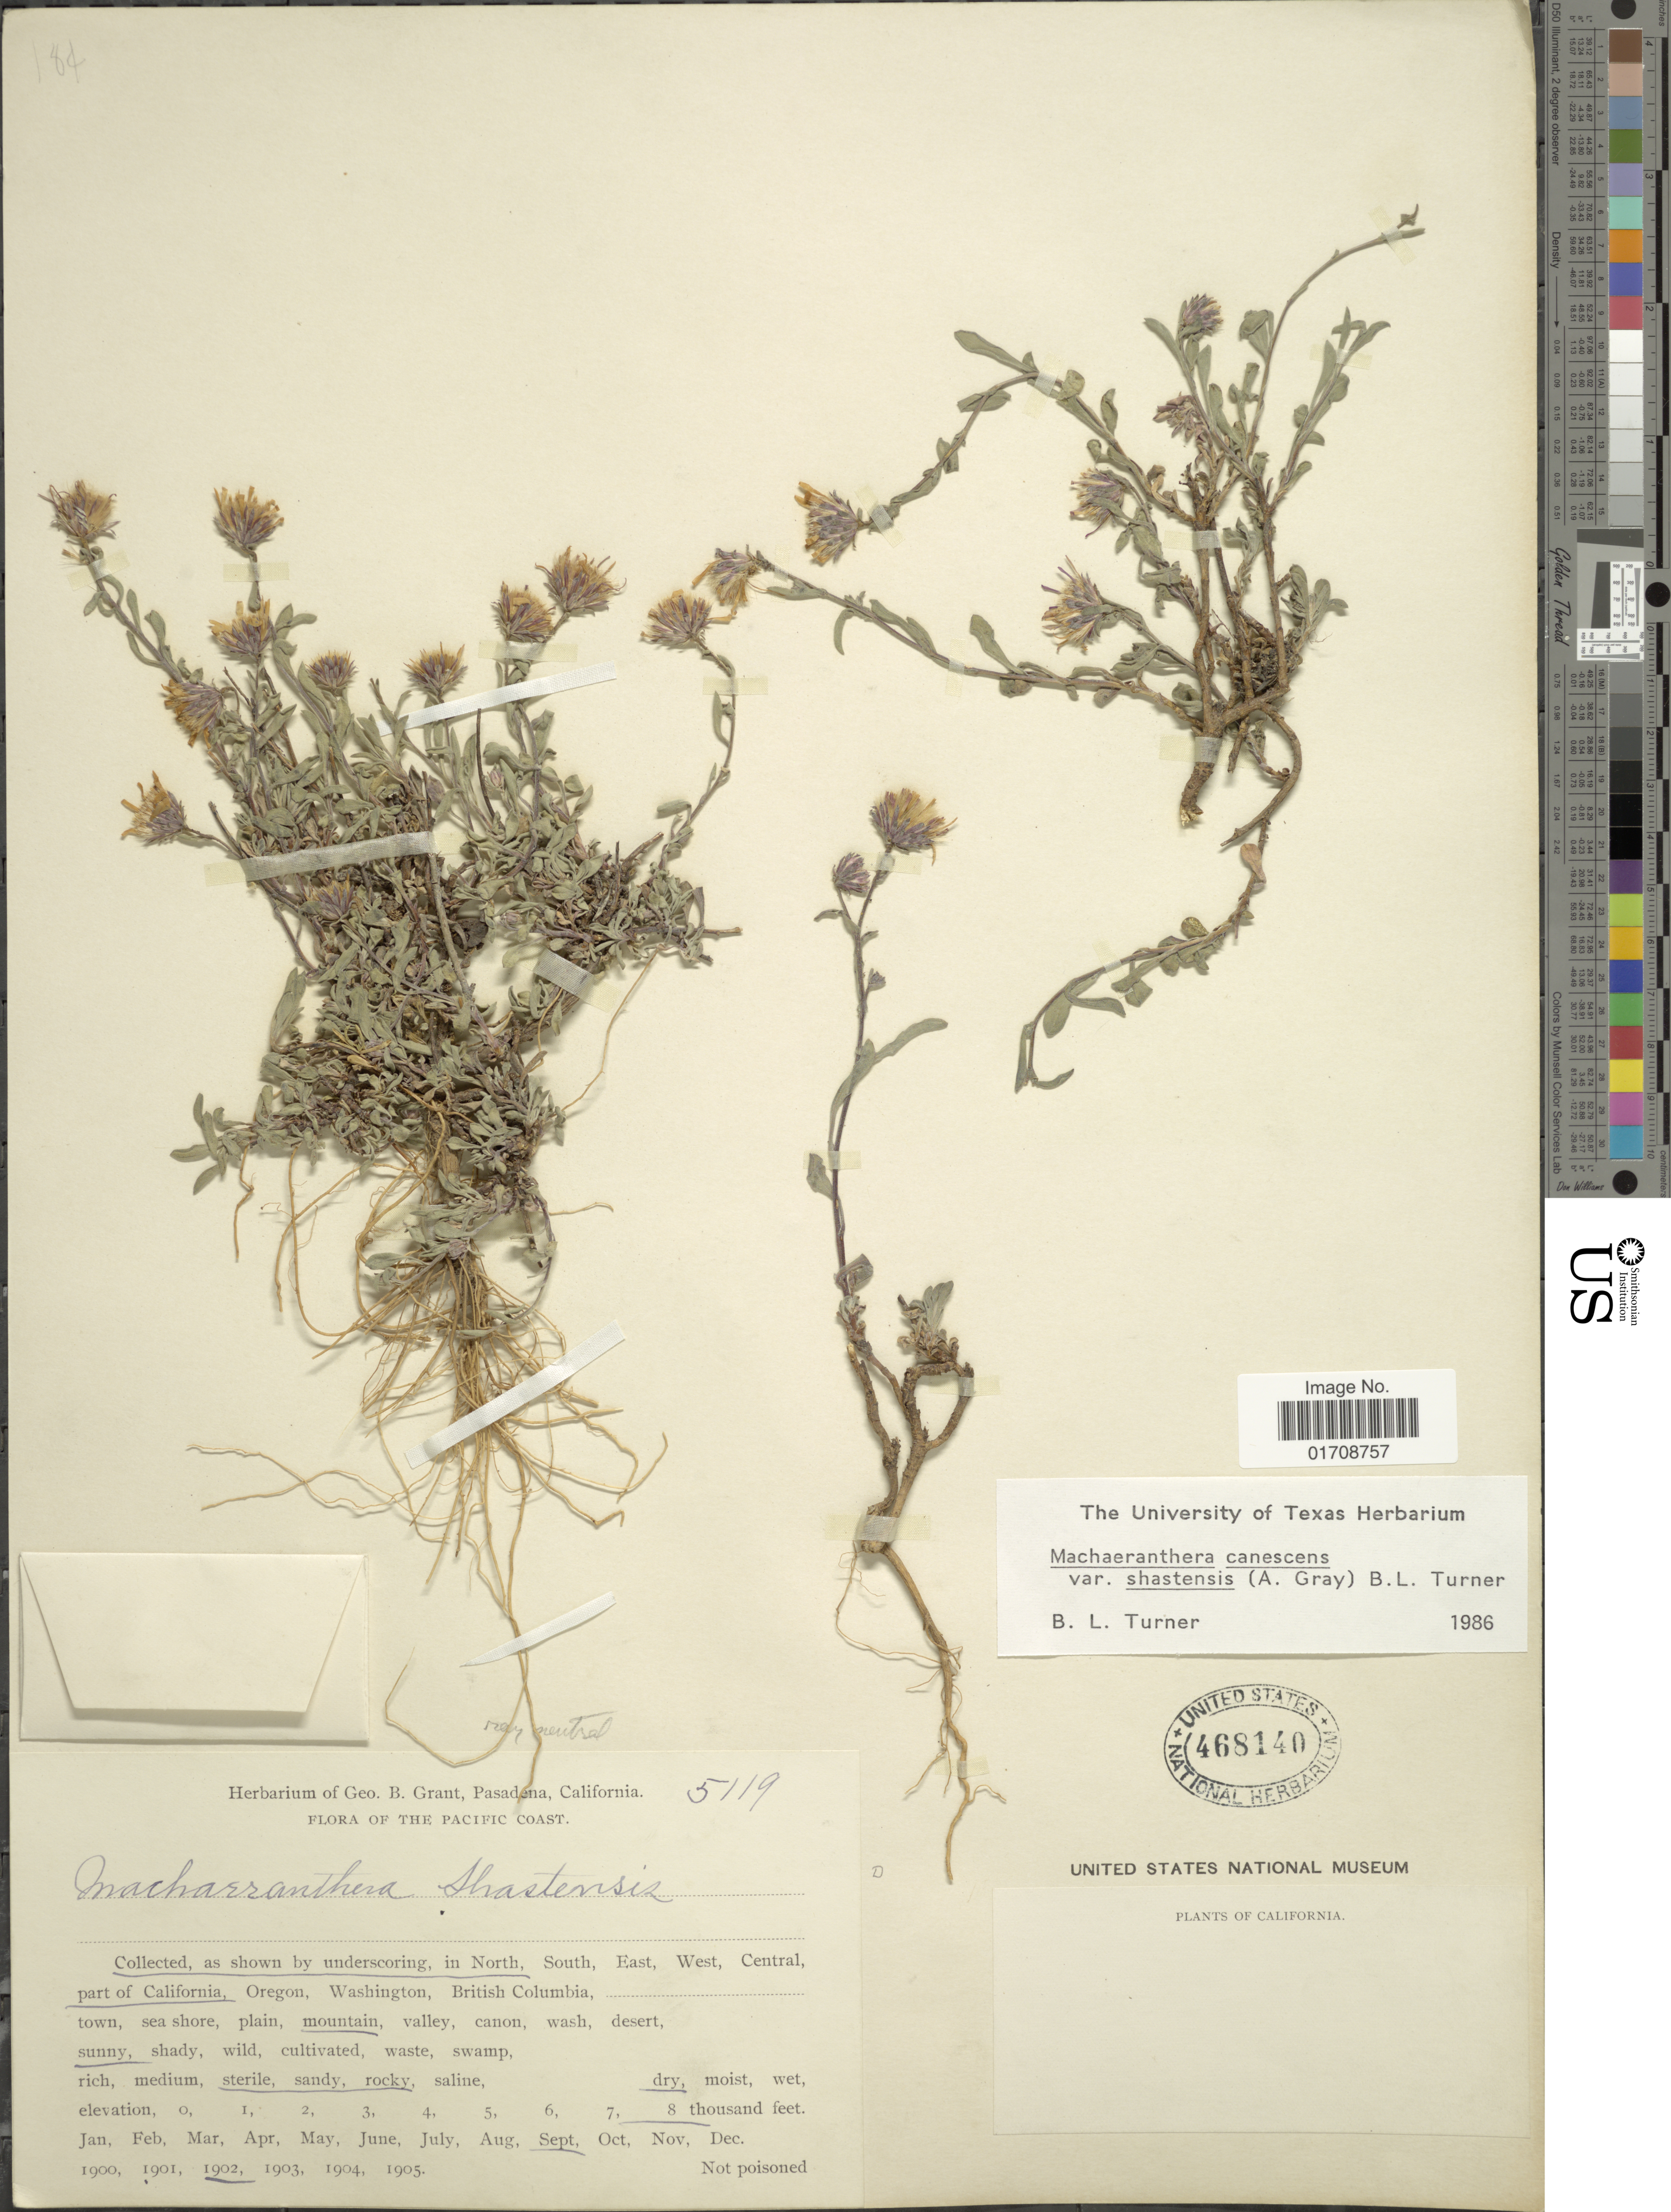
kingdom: Plantae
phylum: Tracheophyta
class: Magnoliopsida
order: Asterales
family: Asteraceae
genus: Machaeranthera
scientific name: Machaeranthera canescens var. shastensis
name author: (A. Gray) B.L. Turner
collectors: ex herb. G. B. Grant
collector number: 5119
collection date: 1902-09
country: United States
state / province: California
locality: Pacific Coast, North part of Calofornia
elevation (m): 2438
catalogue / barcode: US 468140